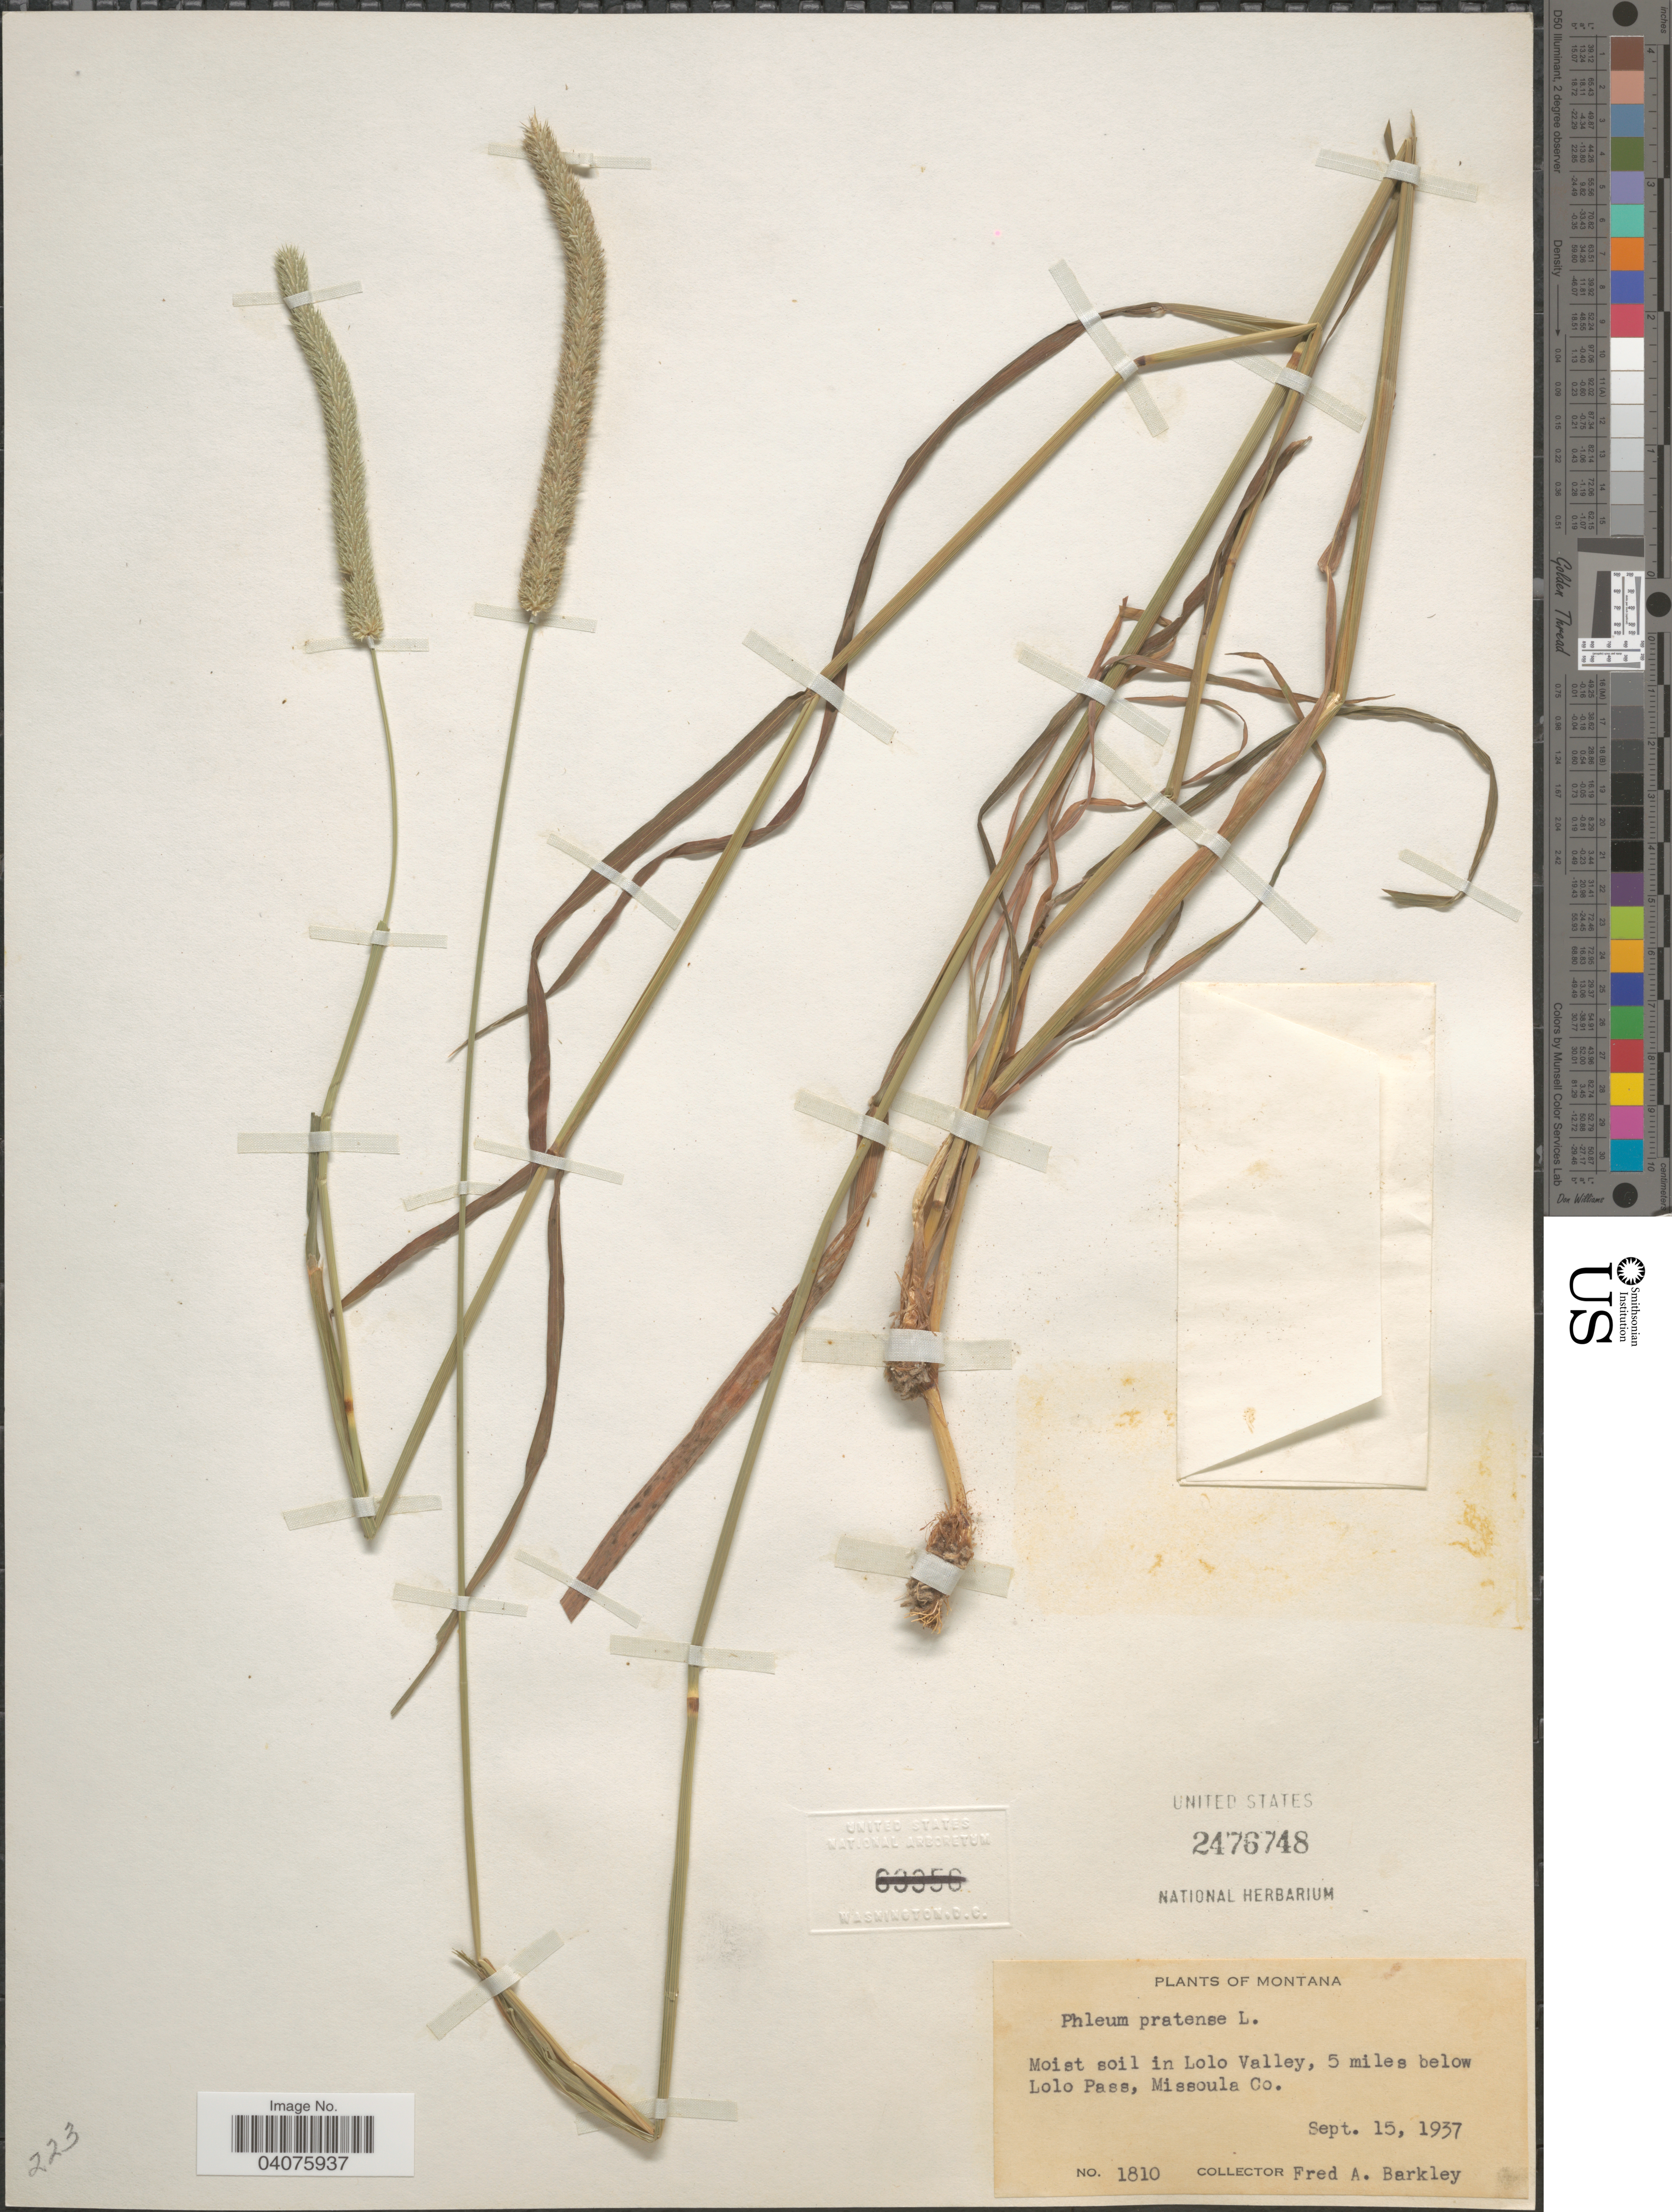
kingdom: Plantae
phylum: Tracheophyta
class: Liliopsida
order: Poales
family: Poaceae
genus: Phleum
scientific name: Phleum pratense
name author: L.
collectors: F. A. Barkley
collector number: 1810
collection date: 1937-09-15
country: United States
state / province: Montana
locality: In Lolo Valley, 5 miles below Lolo Pass, Missoula Co.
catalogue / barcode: US 2476748